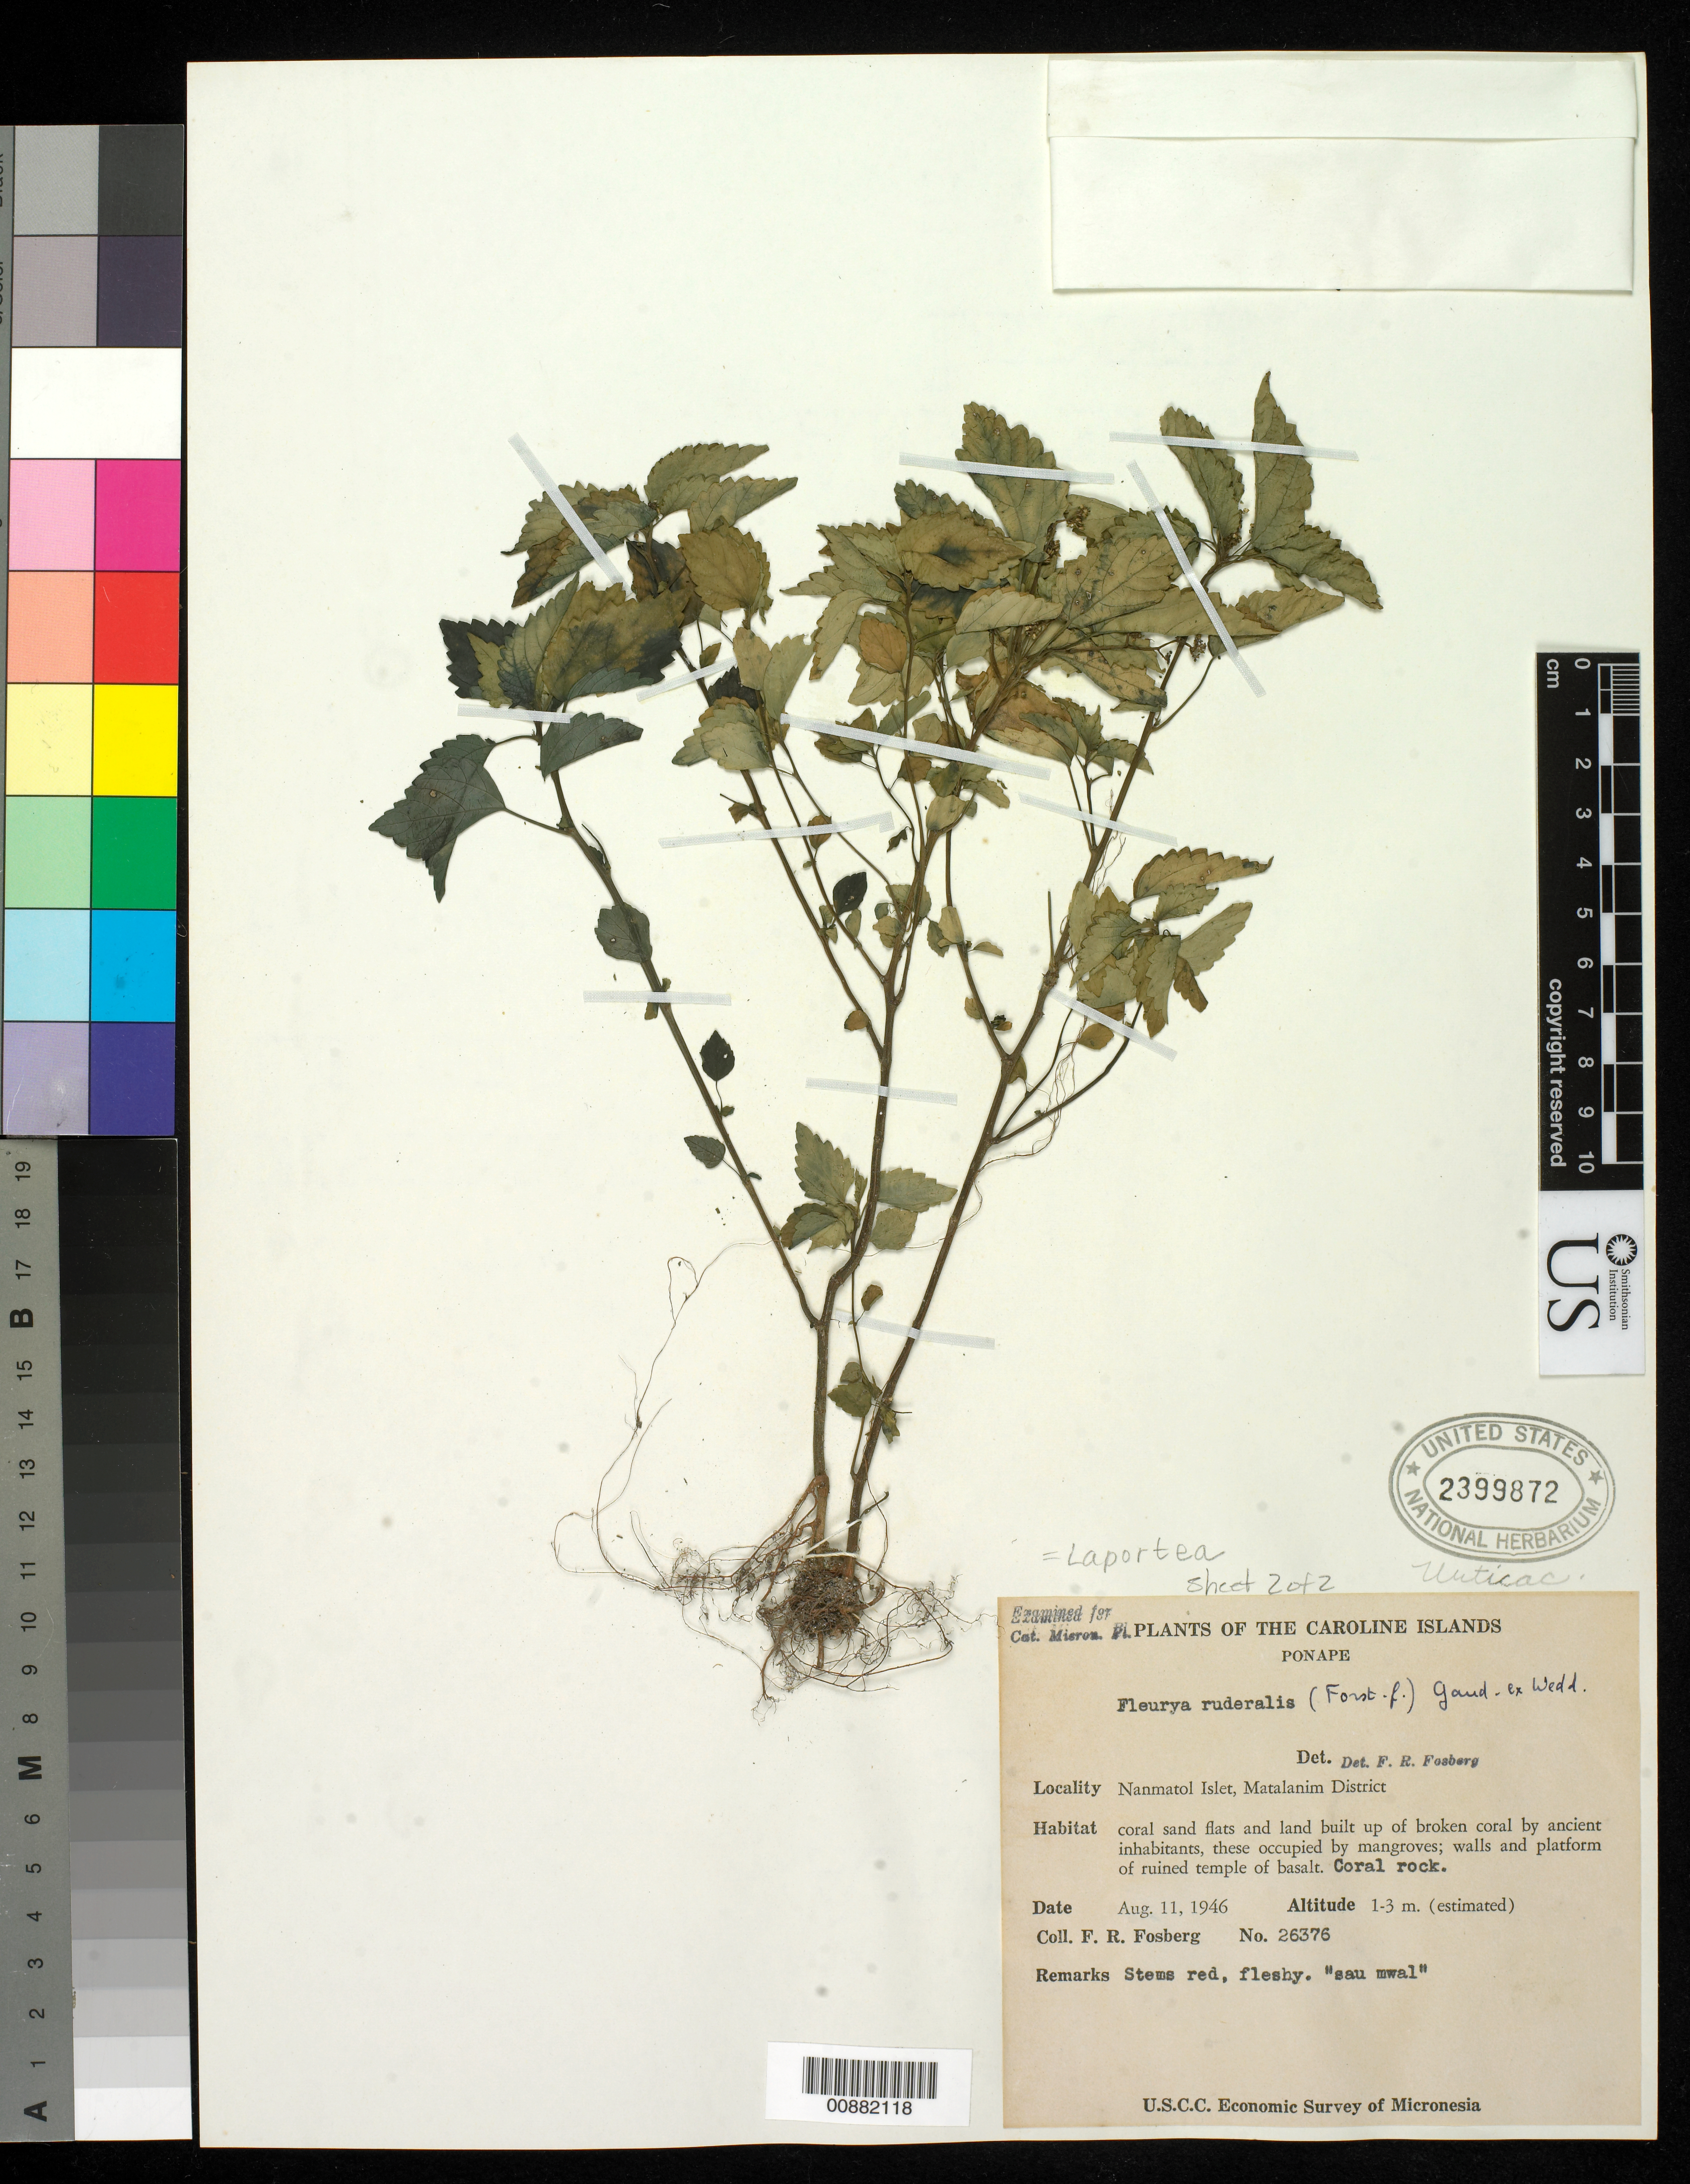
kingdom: Plantae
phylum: Tracheophyta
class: Magnoliopsida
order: Rosales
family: Urticaceae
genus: Laportea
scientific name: Laportea ruderalis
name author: (G. Forst.) Chew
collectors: F. R. Fosberg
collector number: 26376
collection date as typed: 03 Jul 1946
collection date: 1946-07-03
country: Guam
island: Guam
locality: Togcha Ban, E coast of island.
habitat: Coral rock. Coral sand flats and land built up of broken coral by ancient inhabitants, these occupied by mangroves.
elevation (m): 1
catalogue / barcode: US 2399872